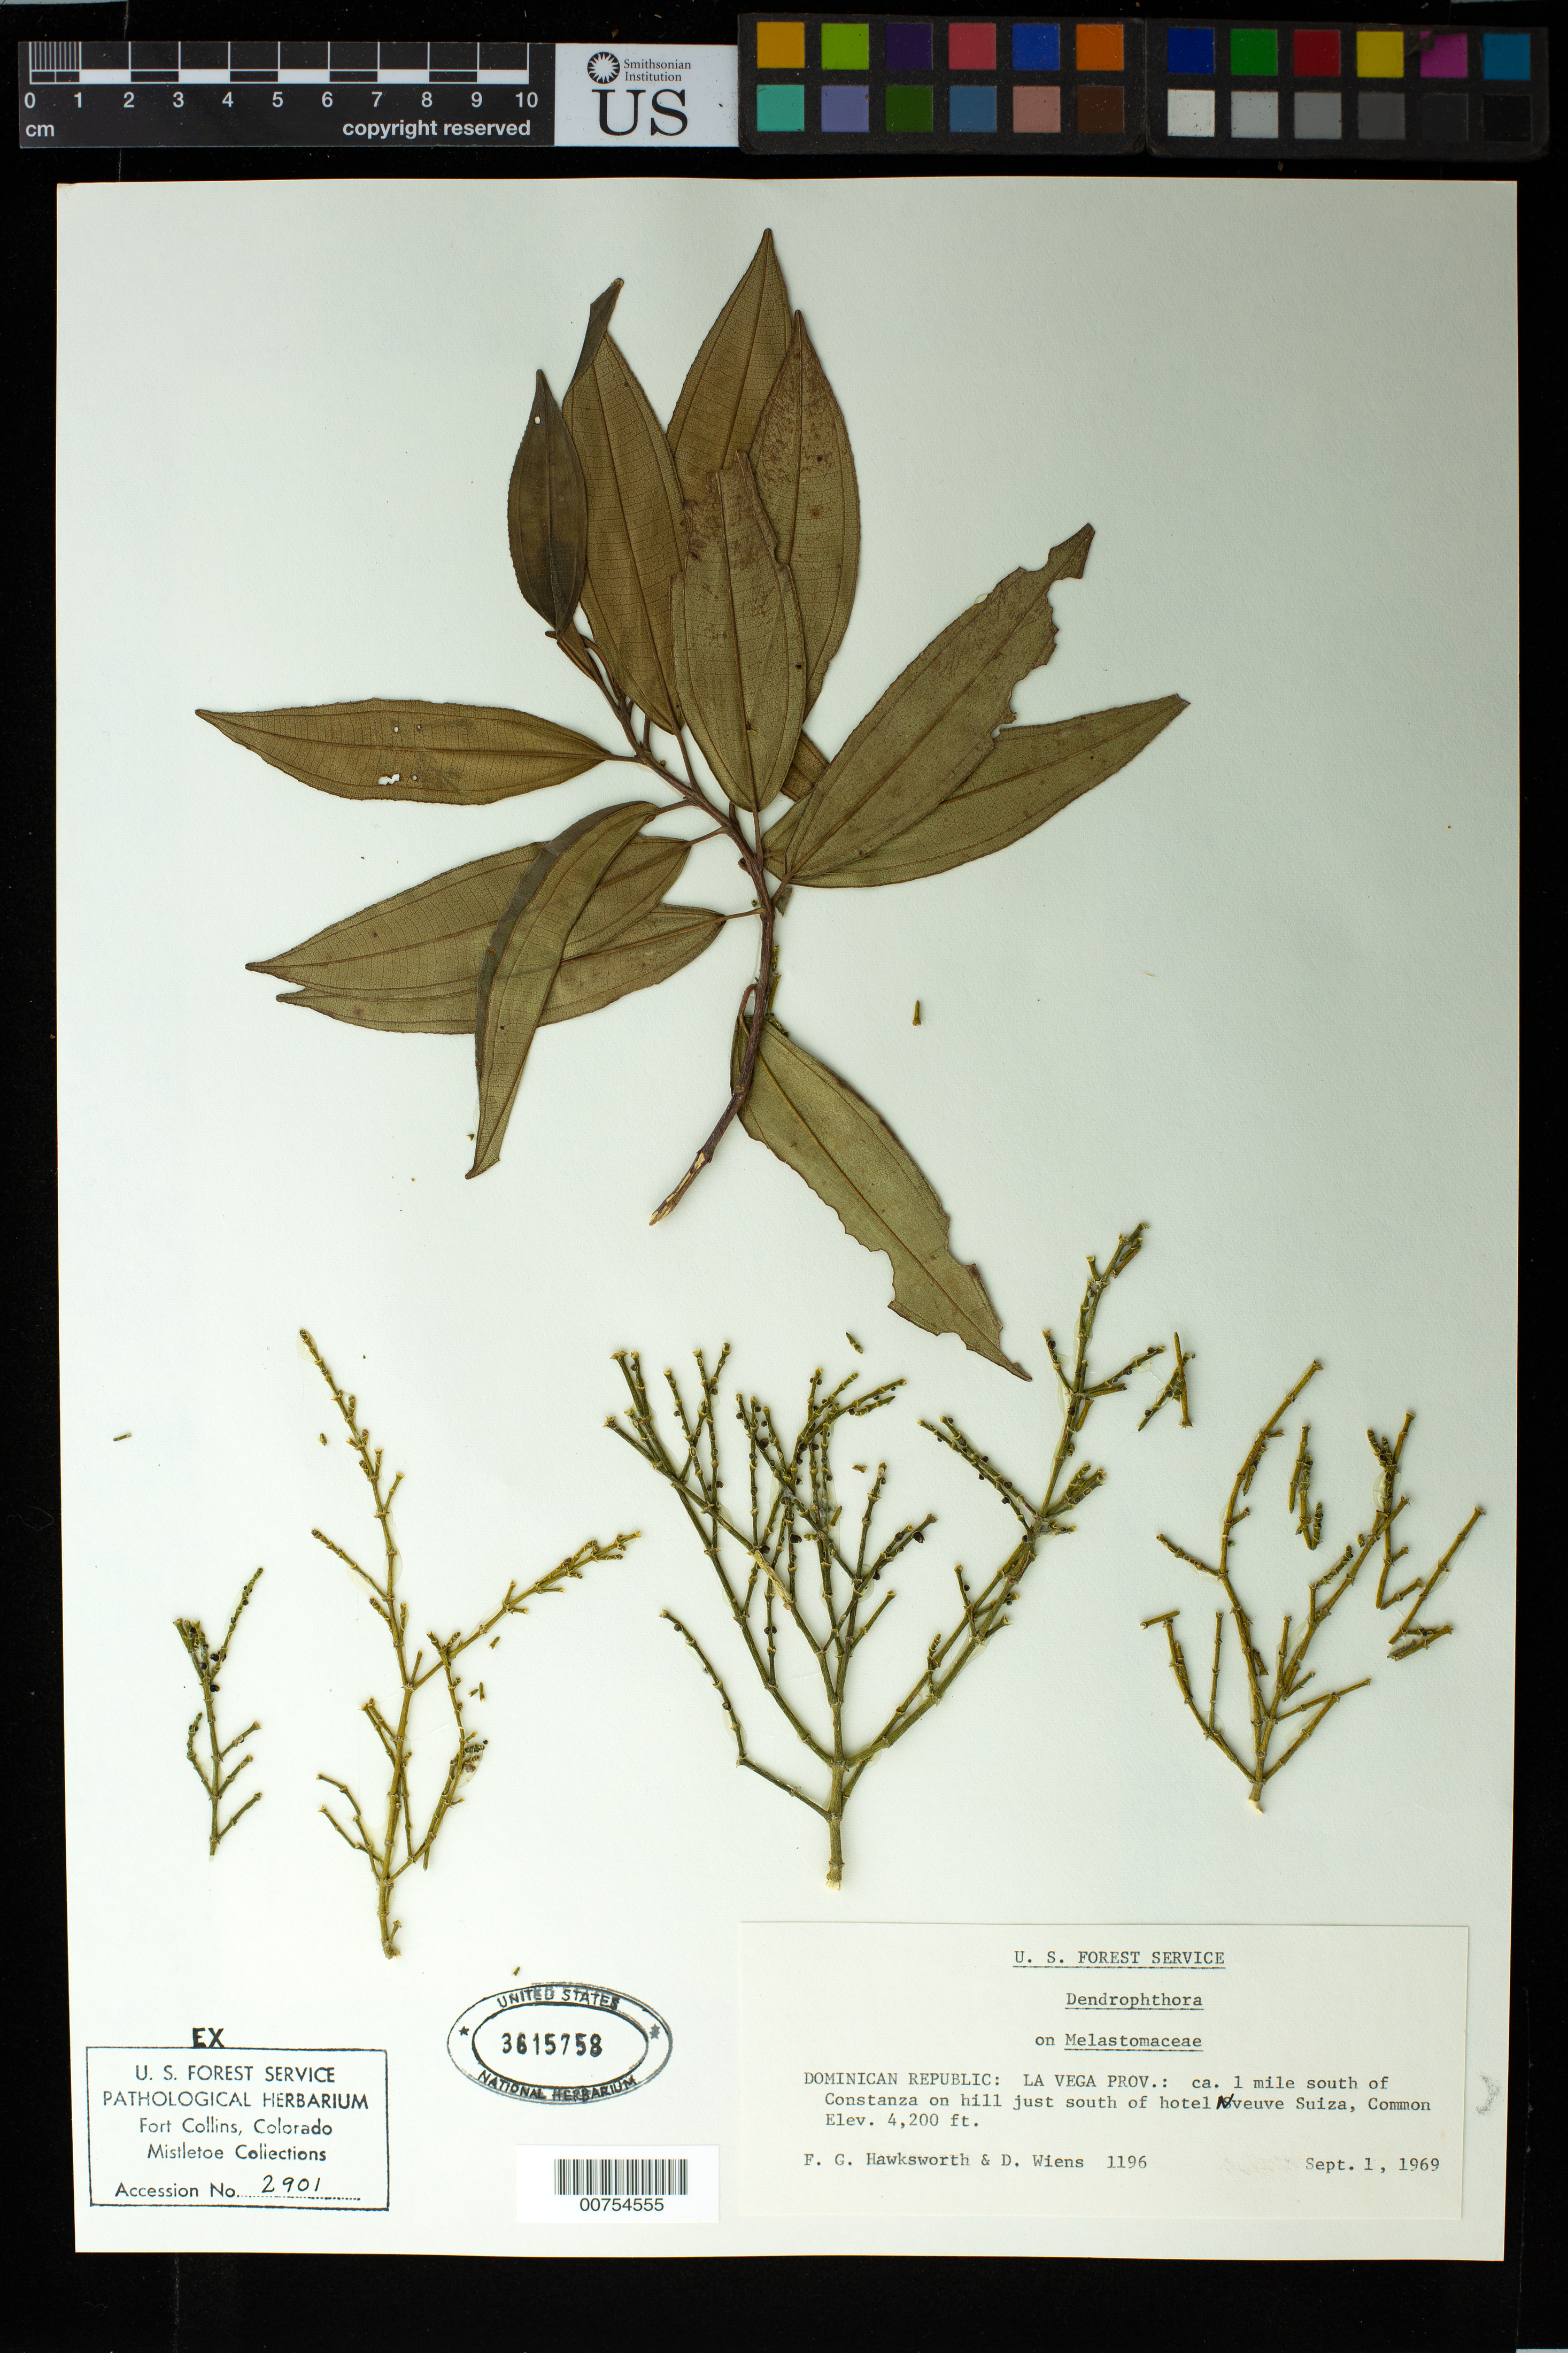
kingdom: Plantae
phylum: Tracheophyta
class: Magnoliopsida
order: Santalales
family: Viscaceae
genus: Dendrophthora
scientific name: Dendrophthora cupressoides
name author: (Macfad.) Eichler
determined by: Caraballo-Ortiz, Marcos A., (MISS), University of Mississippi (UNITED STATES)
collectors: F. G. Hawksworth & D. Wiens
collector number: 1196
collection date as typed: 1 Sep 1969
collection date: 1969-09-01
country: Dominican Republic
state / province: La Vega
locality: Constanza, 1 mile S, on hill just S of hotel Nueve Suiza.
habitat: Common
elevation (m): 1280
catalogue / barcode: US 3615758